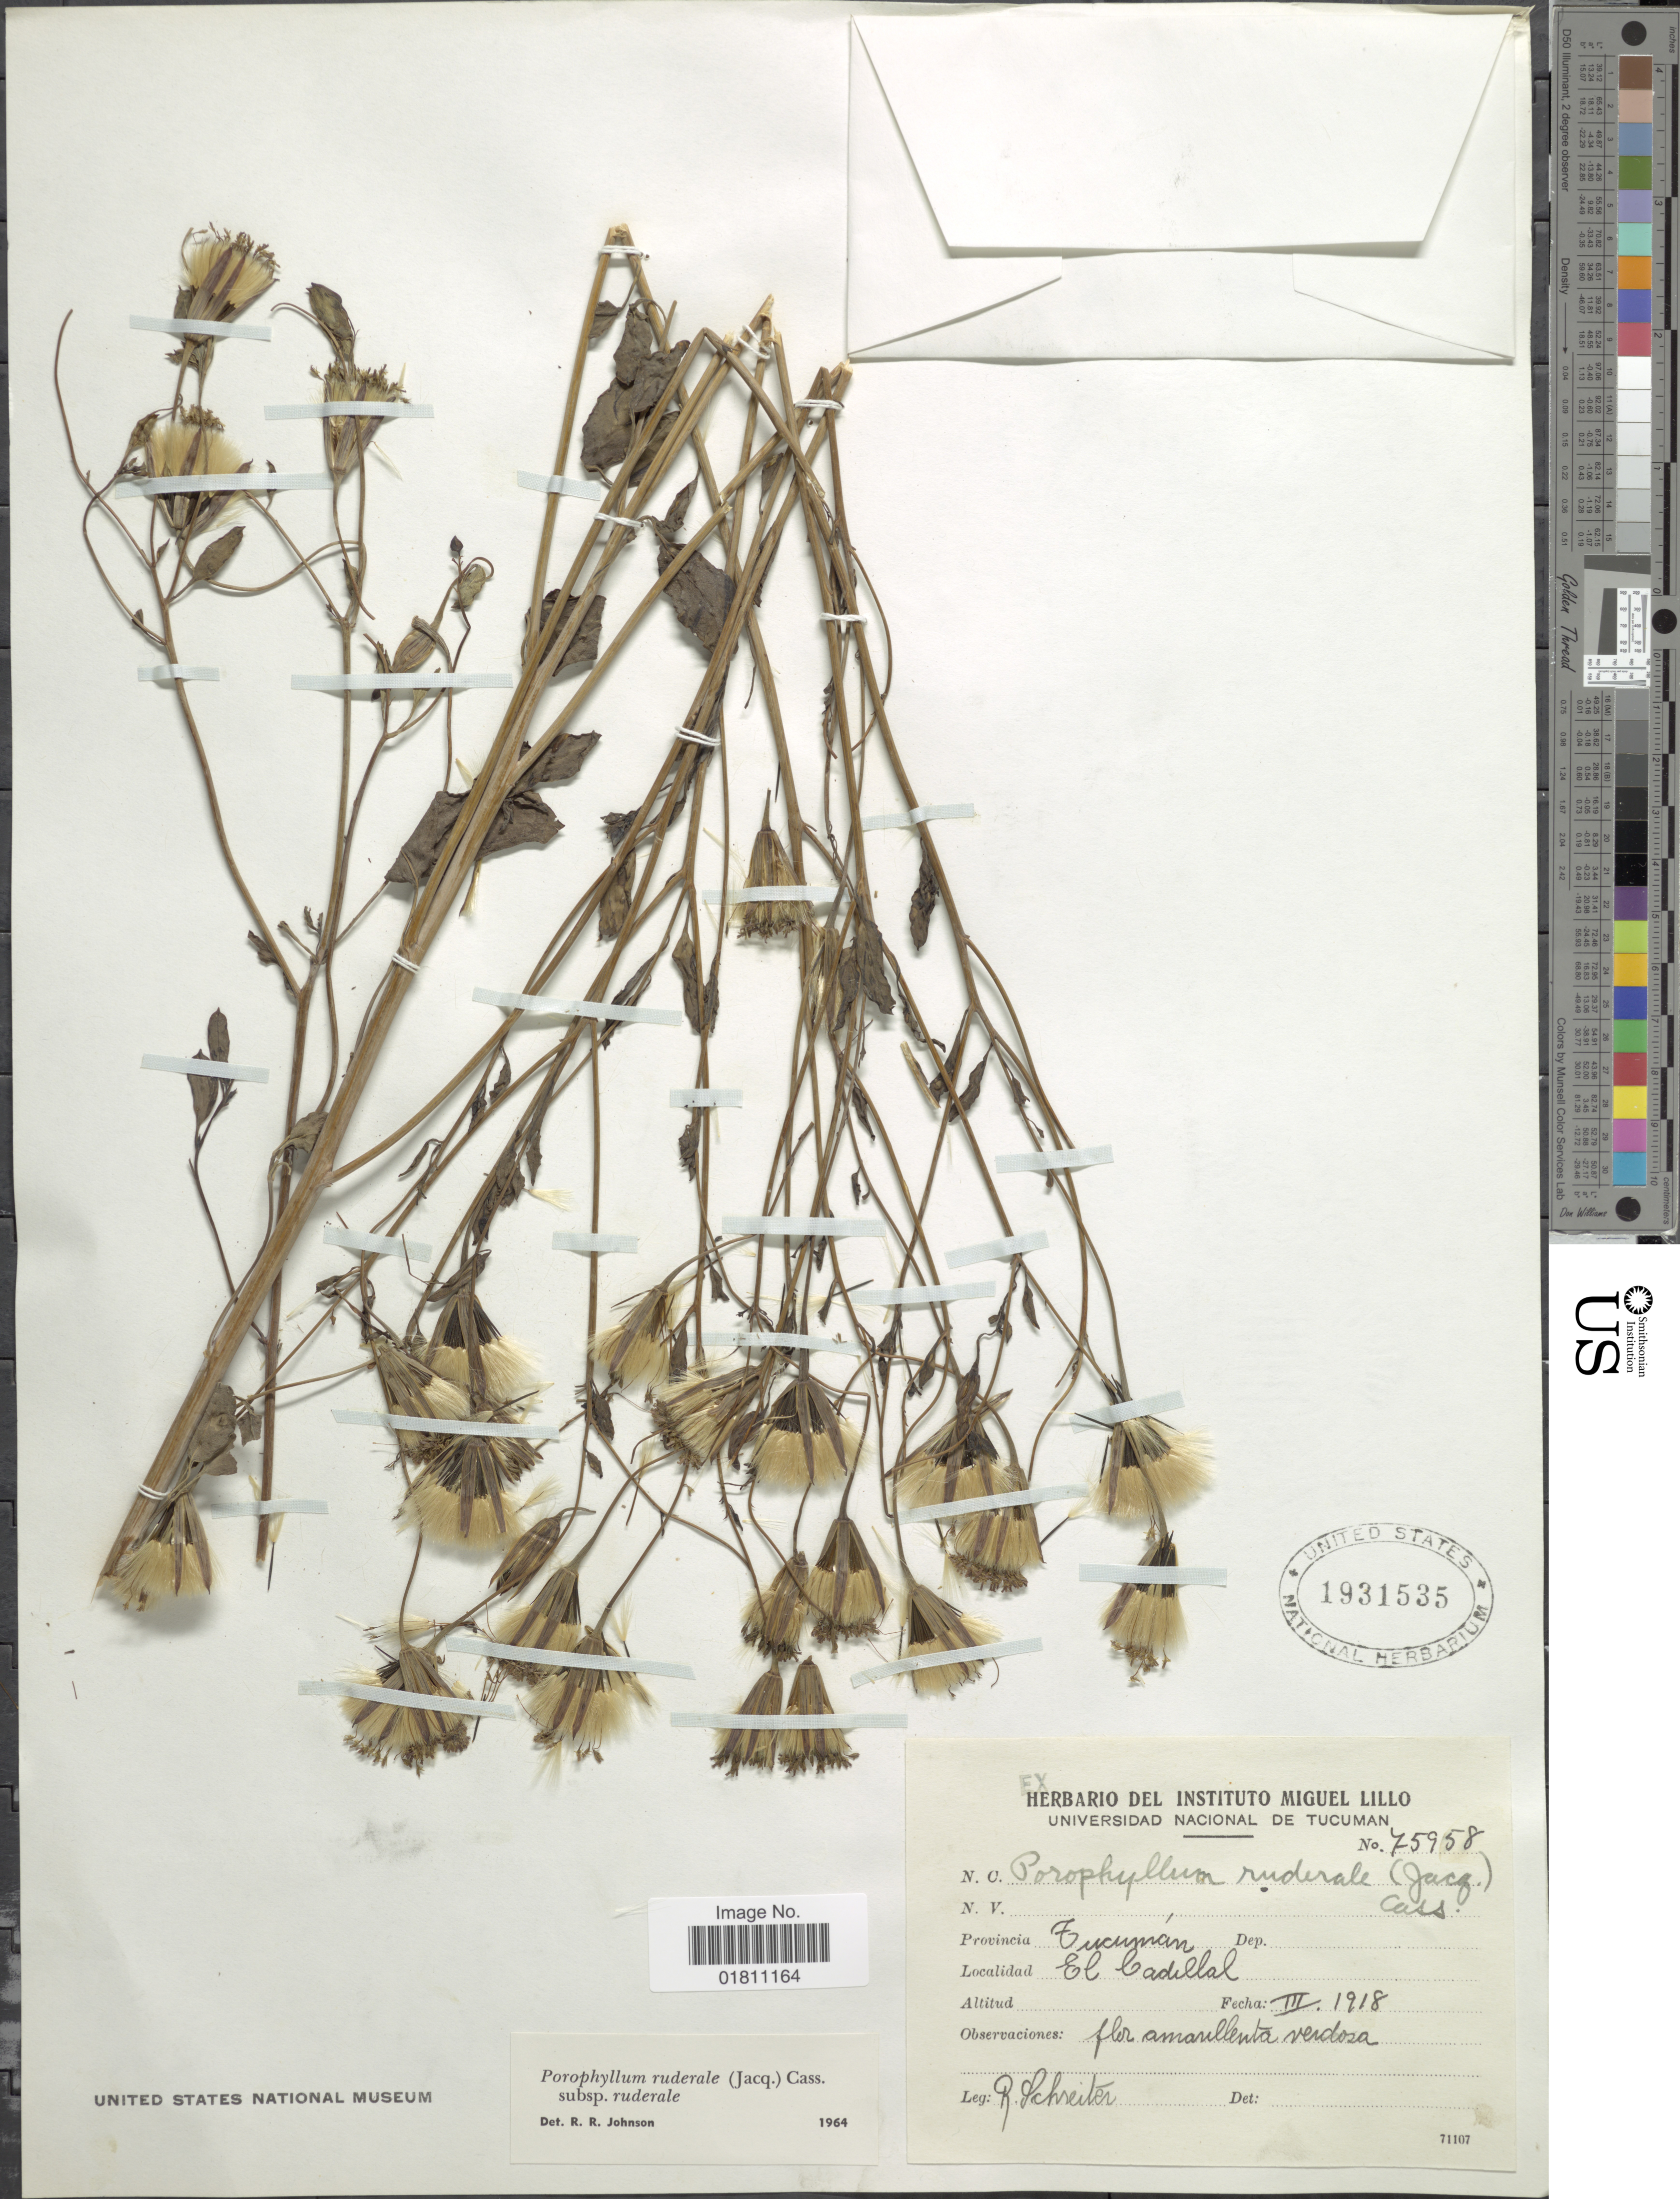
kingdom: Plantae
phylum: Tracheophyta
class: Magnoliopsida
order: Asterales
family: Asteraceae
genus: Porophyllum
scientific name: Porophyllum ruderale subsp. ruderale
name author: (Jacq.) Cass.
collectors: R. Schreiter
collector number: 75958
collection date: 1918-03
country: Argentina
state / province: Tucuman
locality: El Cadillal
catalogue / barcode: US 1931535